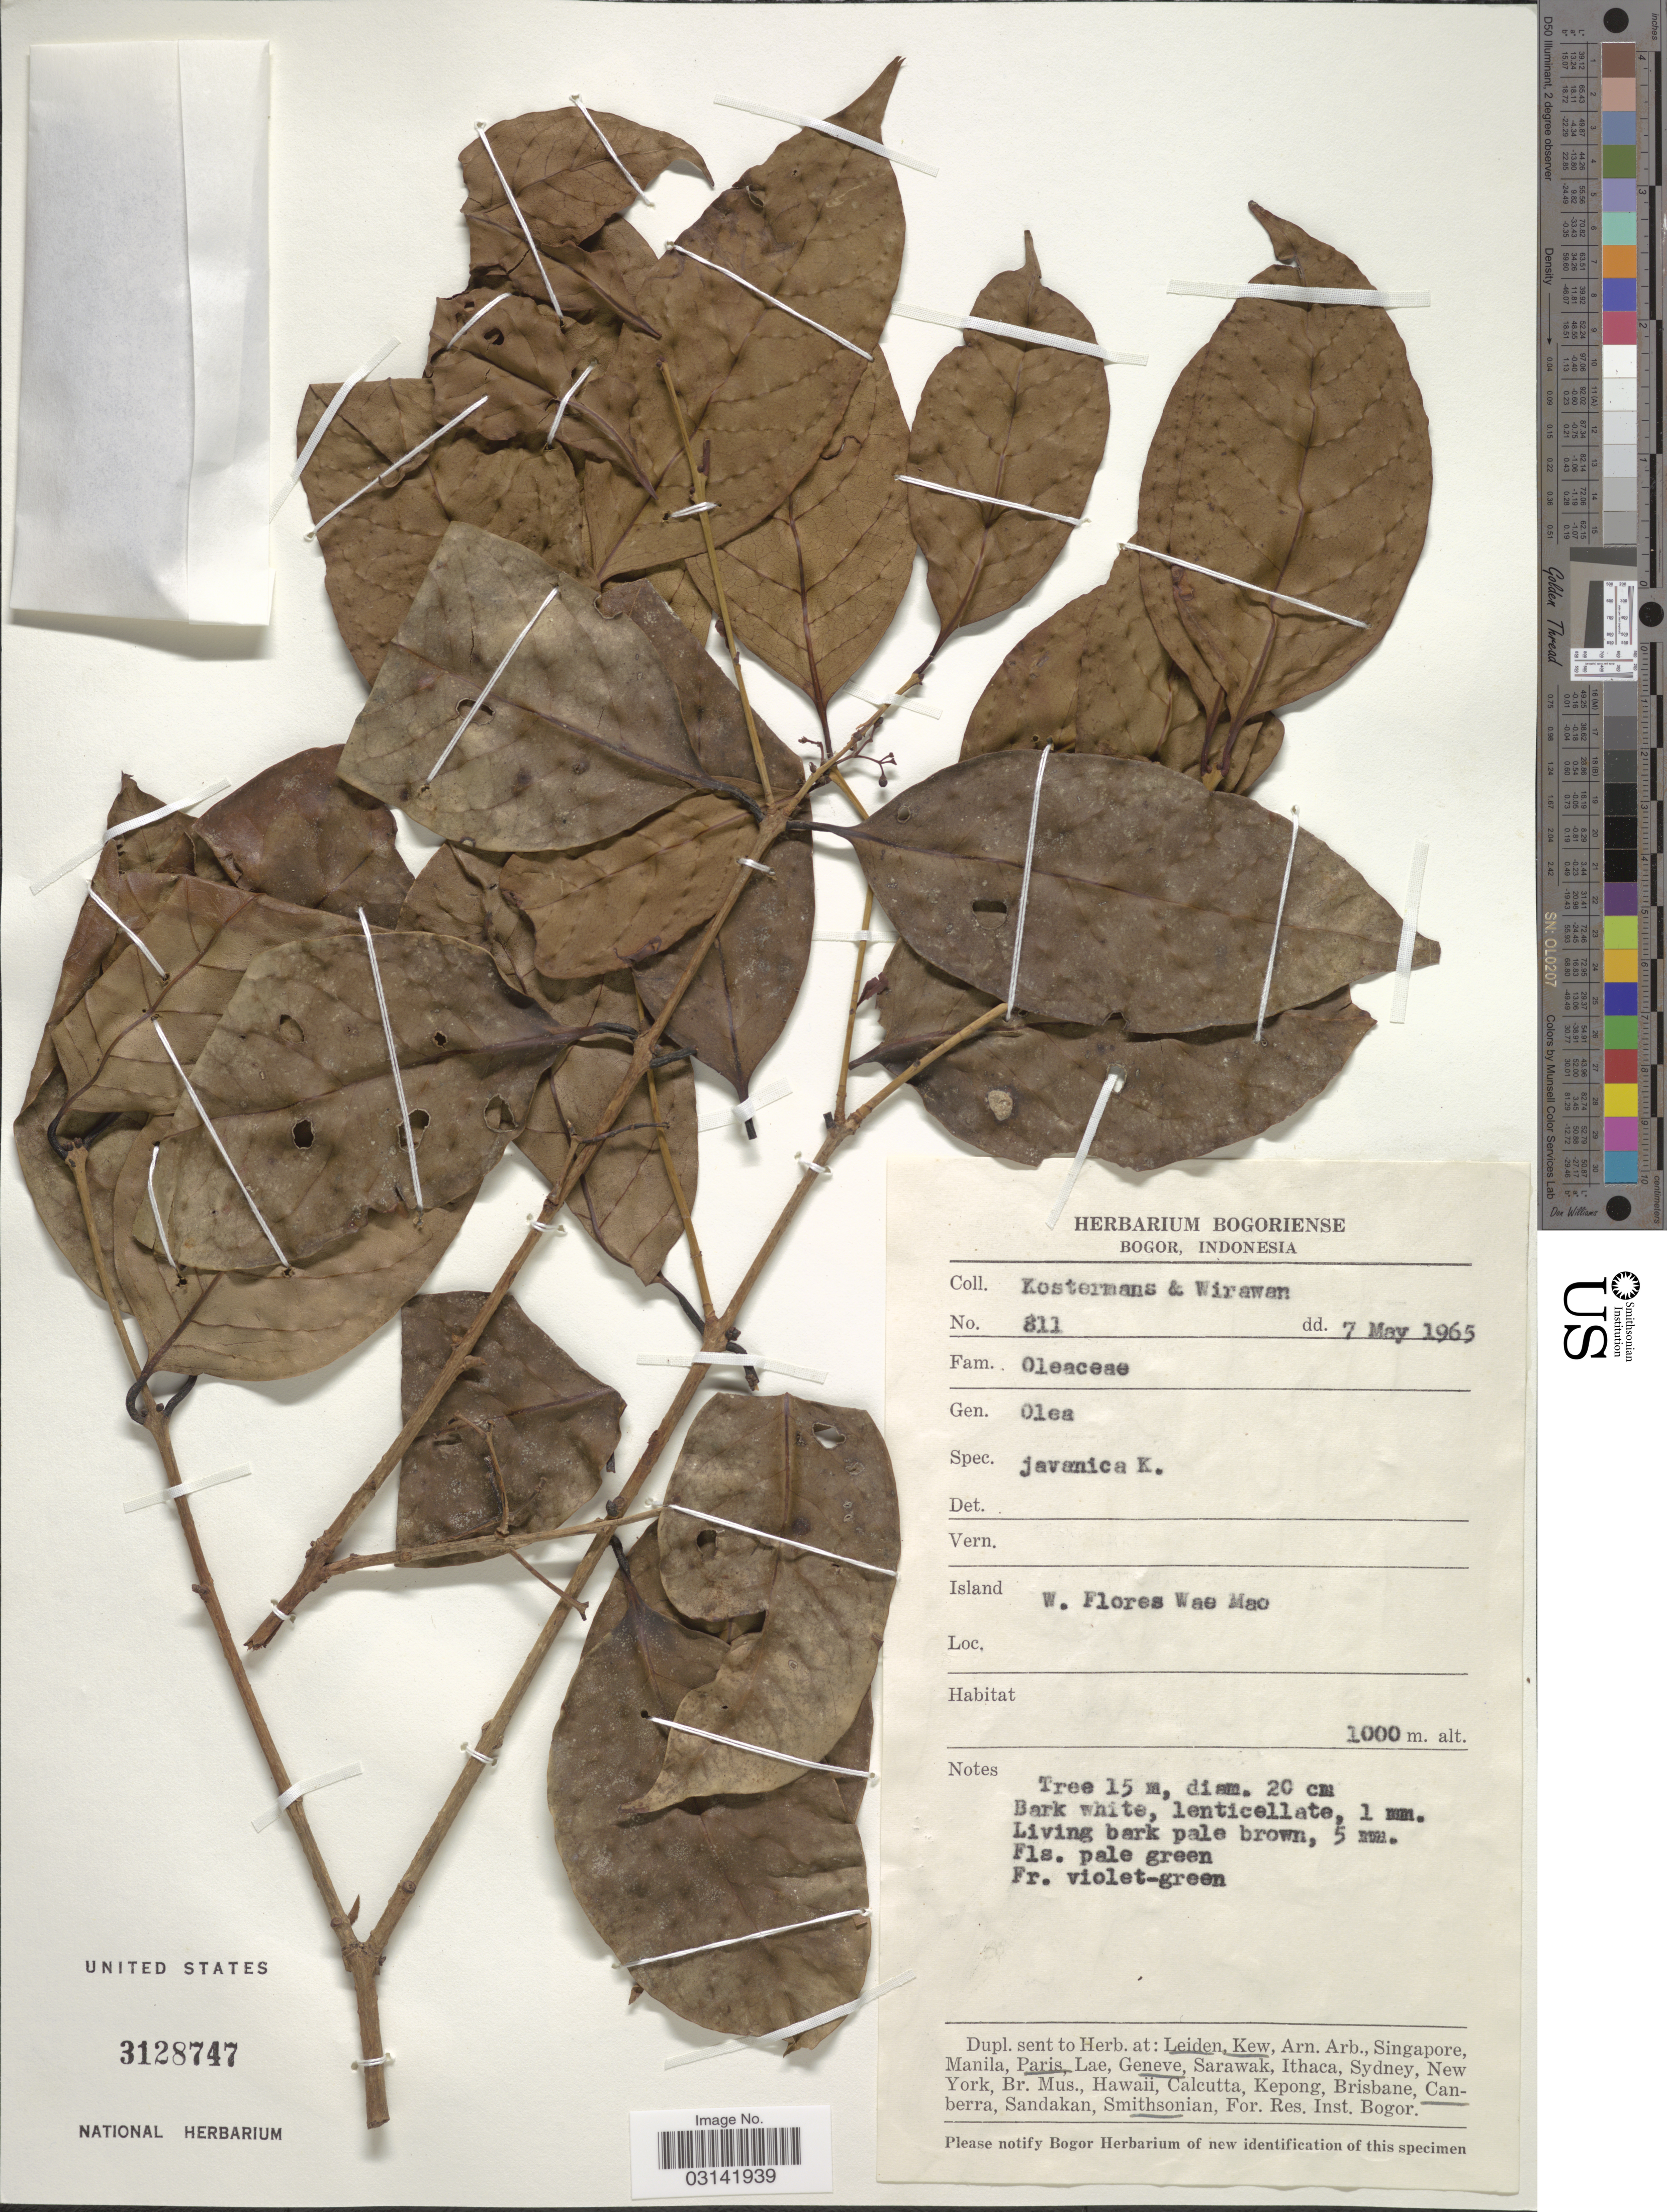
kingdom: Plantae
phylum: Tracheophyta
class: Magnoliopsida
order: Lamiales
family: Oleaceae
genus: Olea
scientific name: Olea javanica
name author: (Blume) Knobl.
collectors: Kostermans & -. Wirawan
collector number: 811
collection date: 1965-05-07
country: Indonesia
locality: Island W. Flores Wae Mao.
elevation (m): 1000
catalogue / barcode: US 3128747